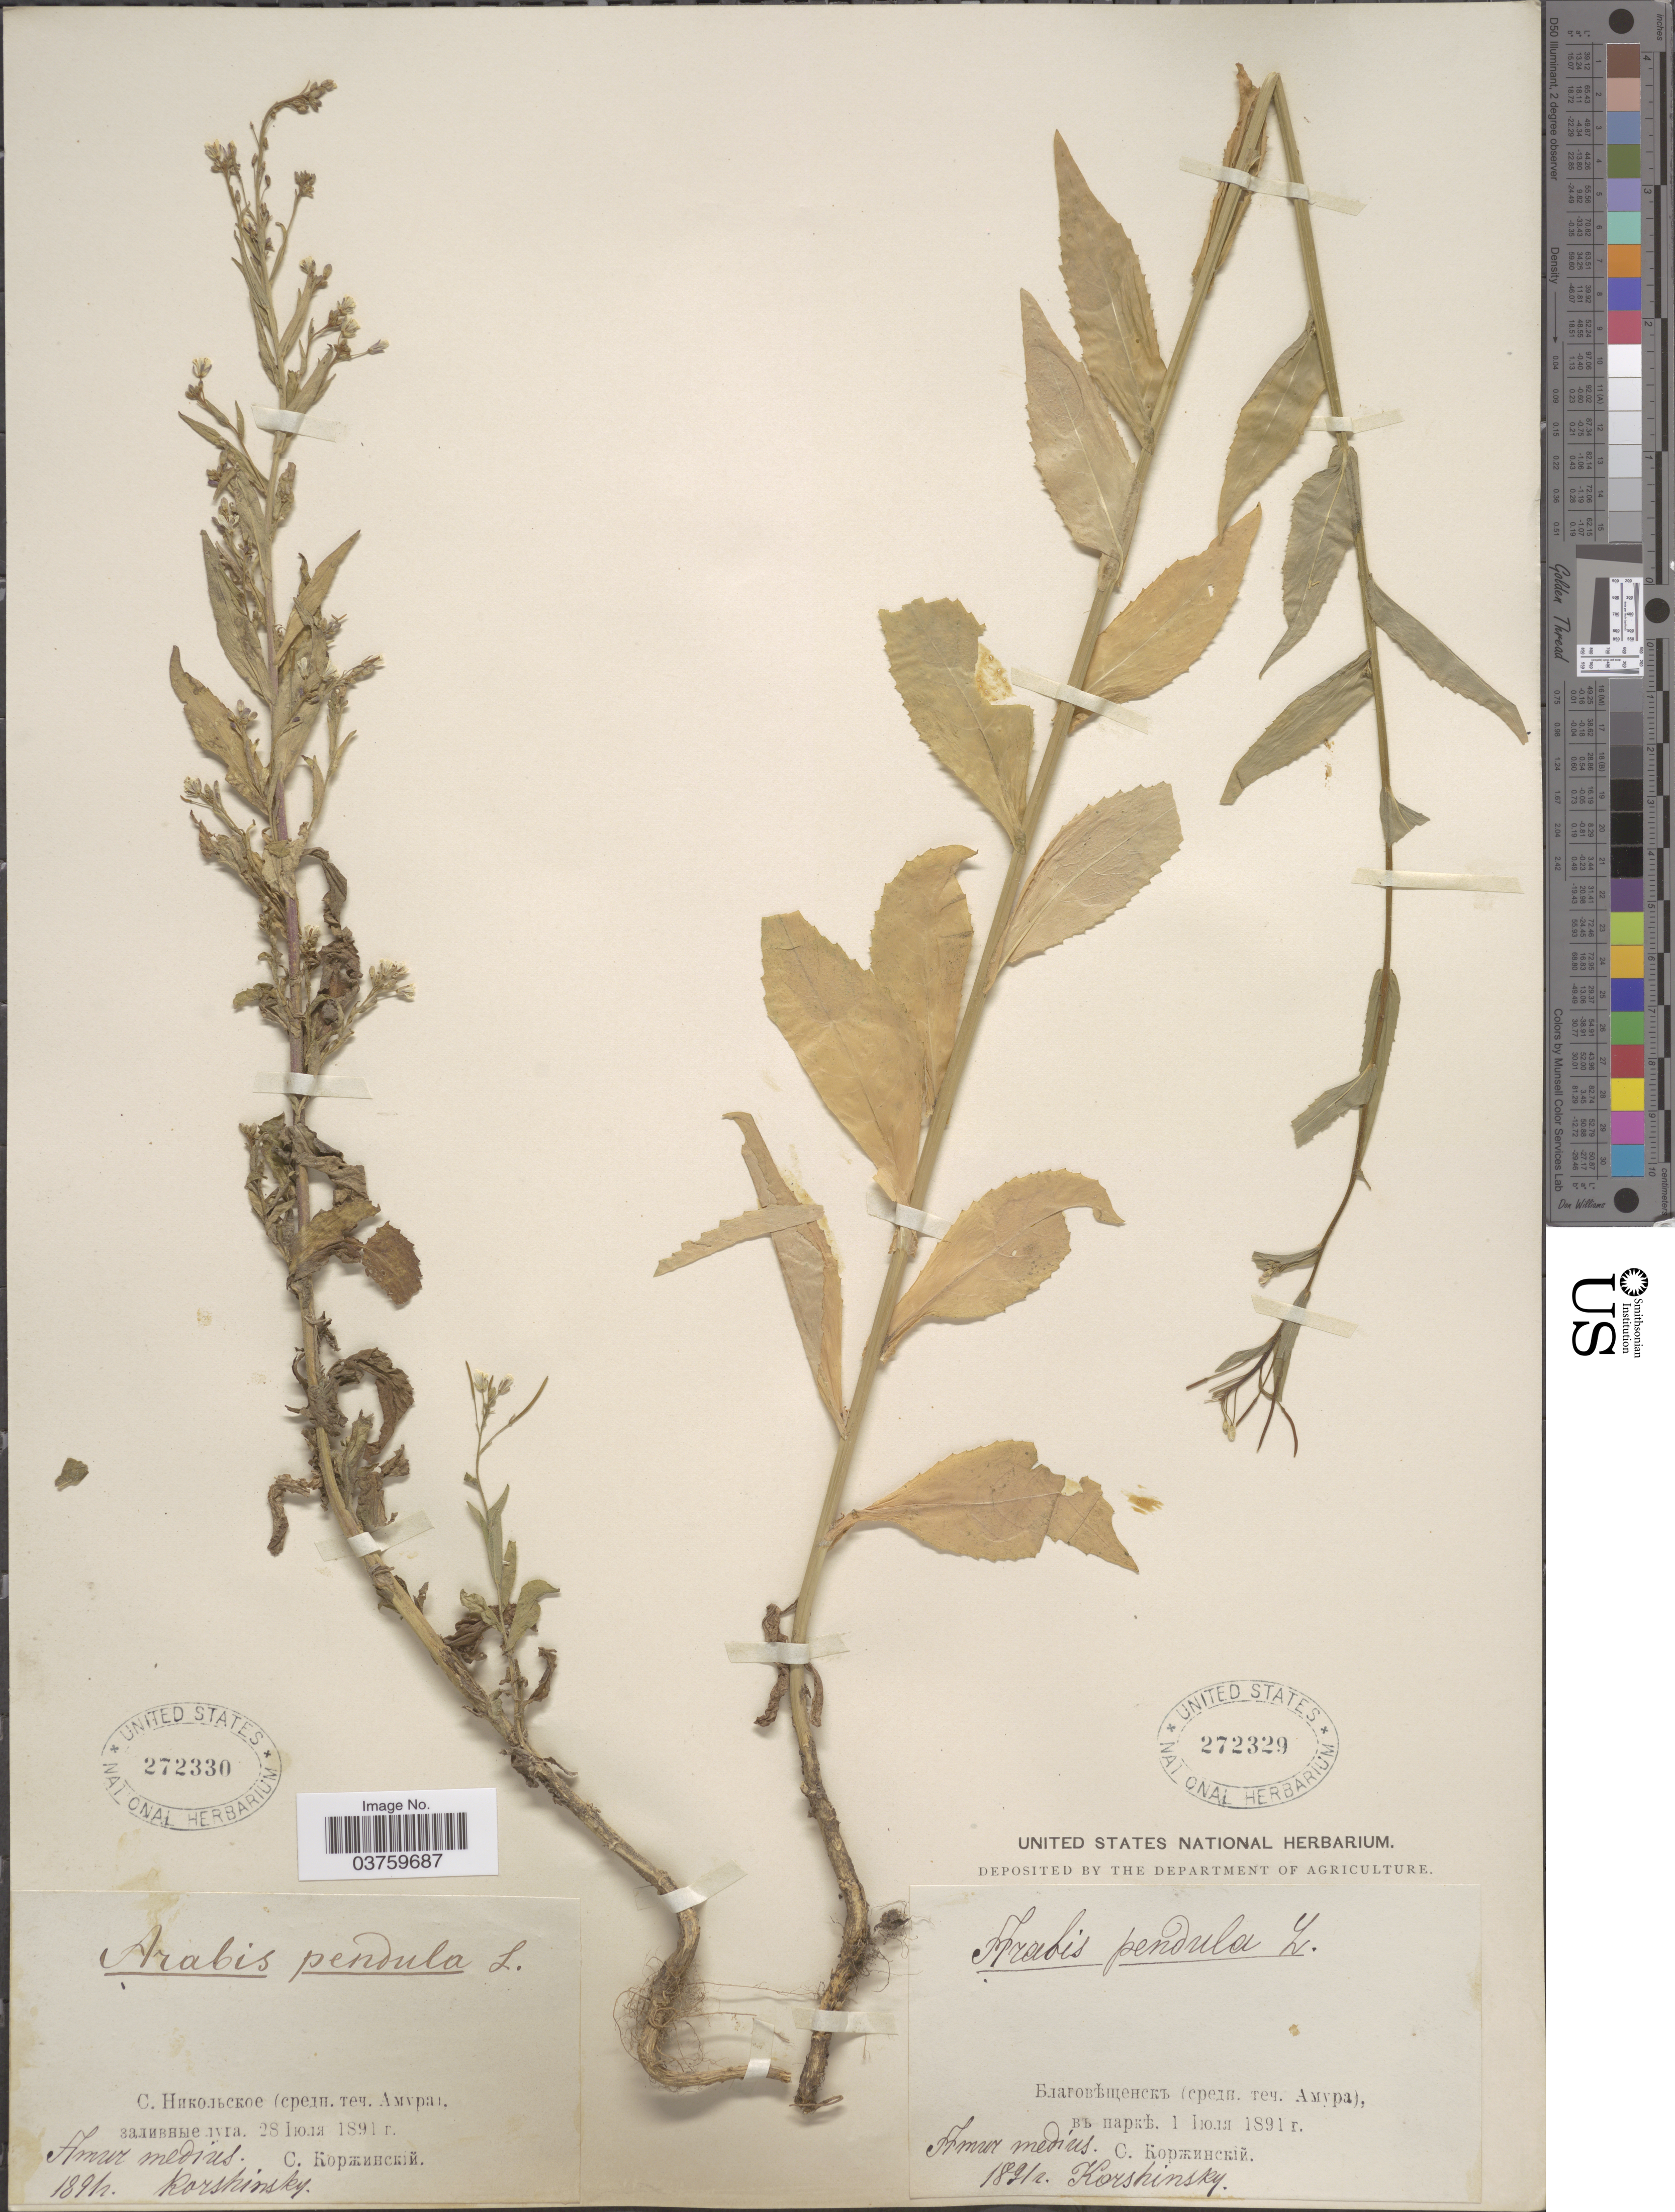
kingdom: Plantae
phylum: Tracheophyta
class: Magnoliopsida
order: Brassicales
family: Brassicaceae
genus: Arabis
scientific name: Arabis pendula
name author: L.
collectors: Korshinsky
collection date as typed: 28 X 1891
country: Russian Federation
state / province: Amur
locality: Amur medius.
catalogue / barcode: US 272329